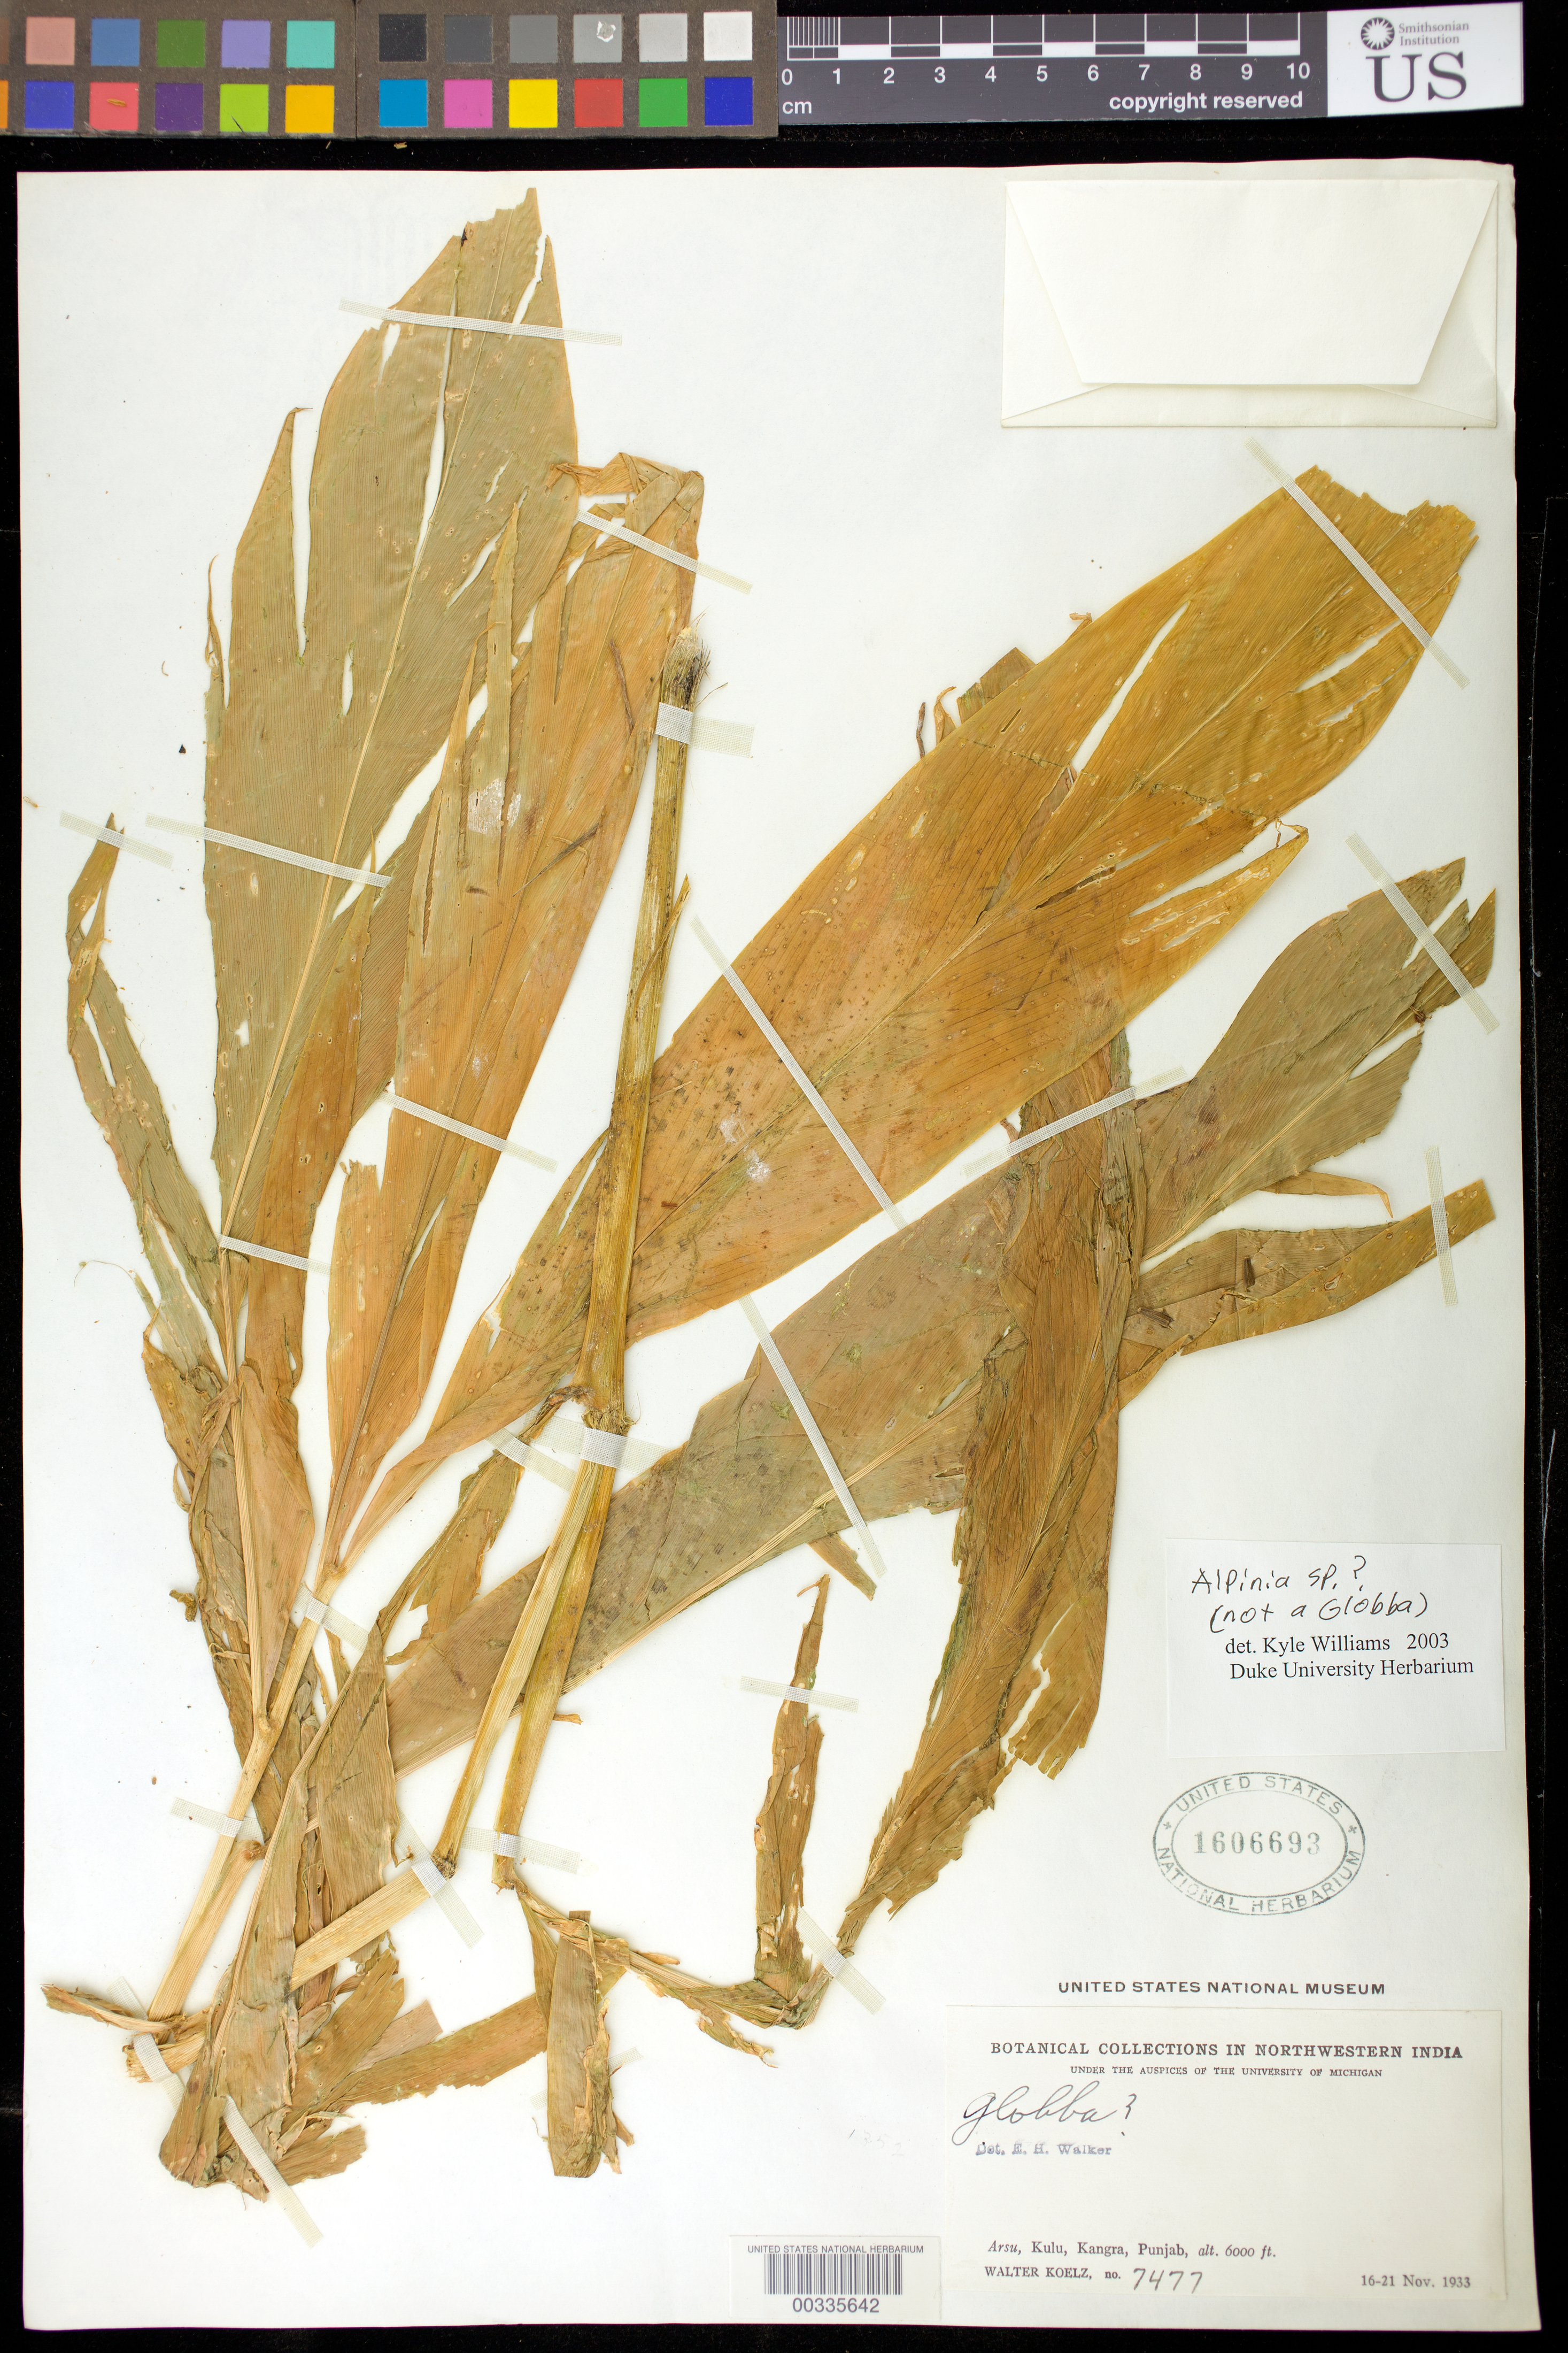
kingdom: Plantae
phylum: Tracheophyta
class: Liliopsida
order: Zingiberales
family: Zingiberaceae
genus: Alpinia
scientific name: Alpinia sp.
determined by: Williams, K. J.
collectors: W. N. Koelz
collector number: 7477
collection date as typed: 16 Nov 1933 to 21 Nov 1933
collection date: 1933-11-16/1933-11-21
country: India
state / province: Himachal Pradesh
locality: Botanical collections in northwestern India, Arsu, Kulu, Kangra, Punjab.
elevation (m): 1829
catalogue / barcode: US 1606693